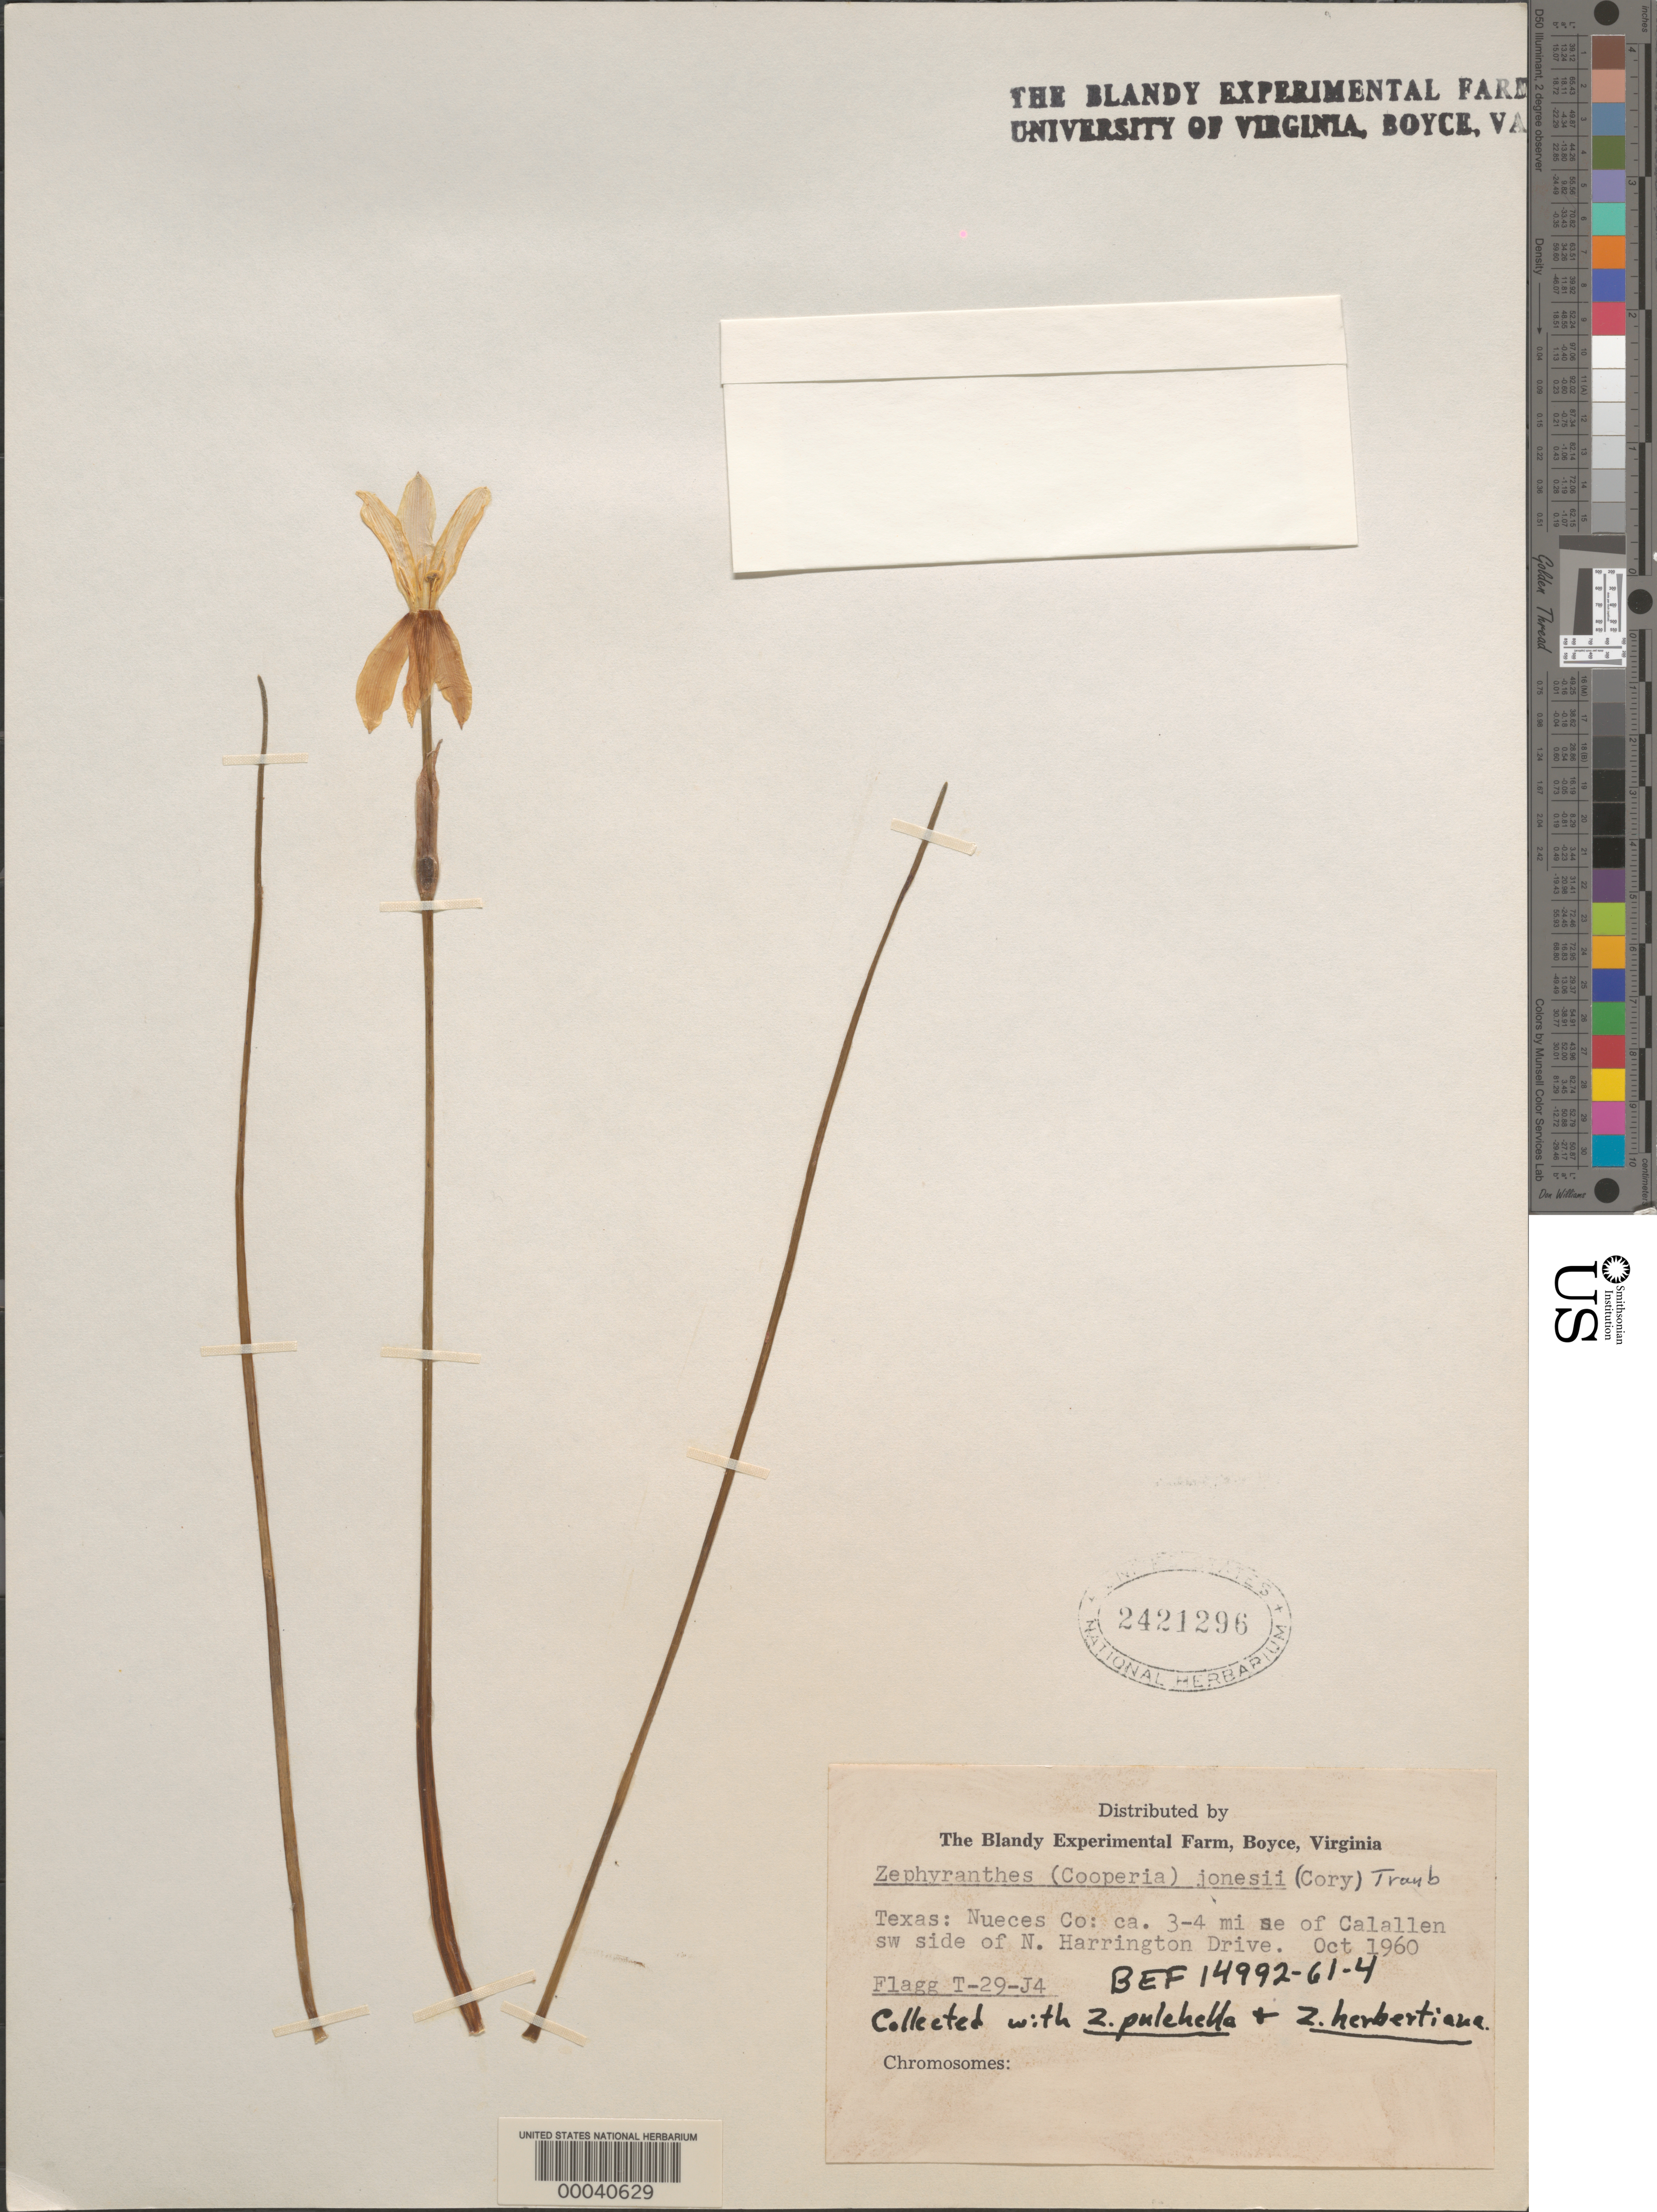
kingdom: Plantae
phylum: Tracheophyta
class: Liliopsida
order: Asparagales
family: Amaryllidaceae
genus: Zephyranthes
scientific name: Zephyranthes jonesii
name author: (Cory) Traub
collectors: R. O. Flagg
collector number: T-29-j4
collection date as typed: Oct 1960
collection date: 1960-10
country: United States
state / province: Texas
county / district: Nueces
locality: Sw side of n harrington drive, ca 3-4 mi. se of calallen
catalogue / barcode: US 2421296